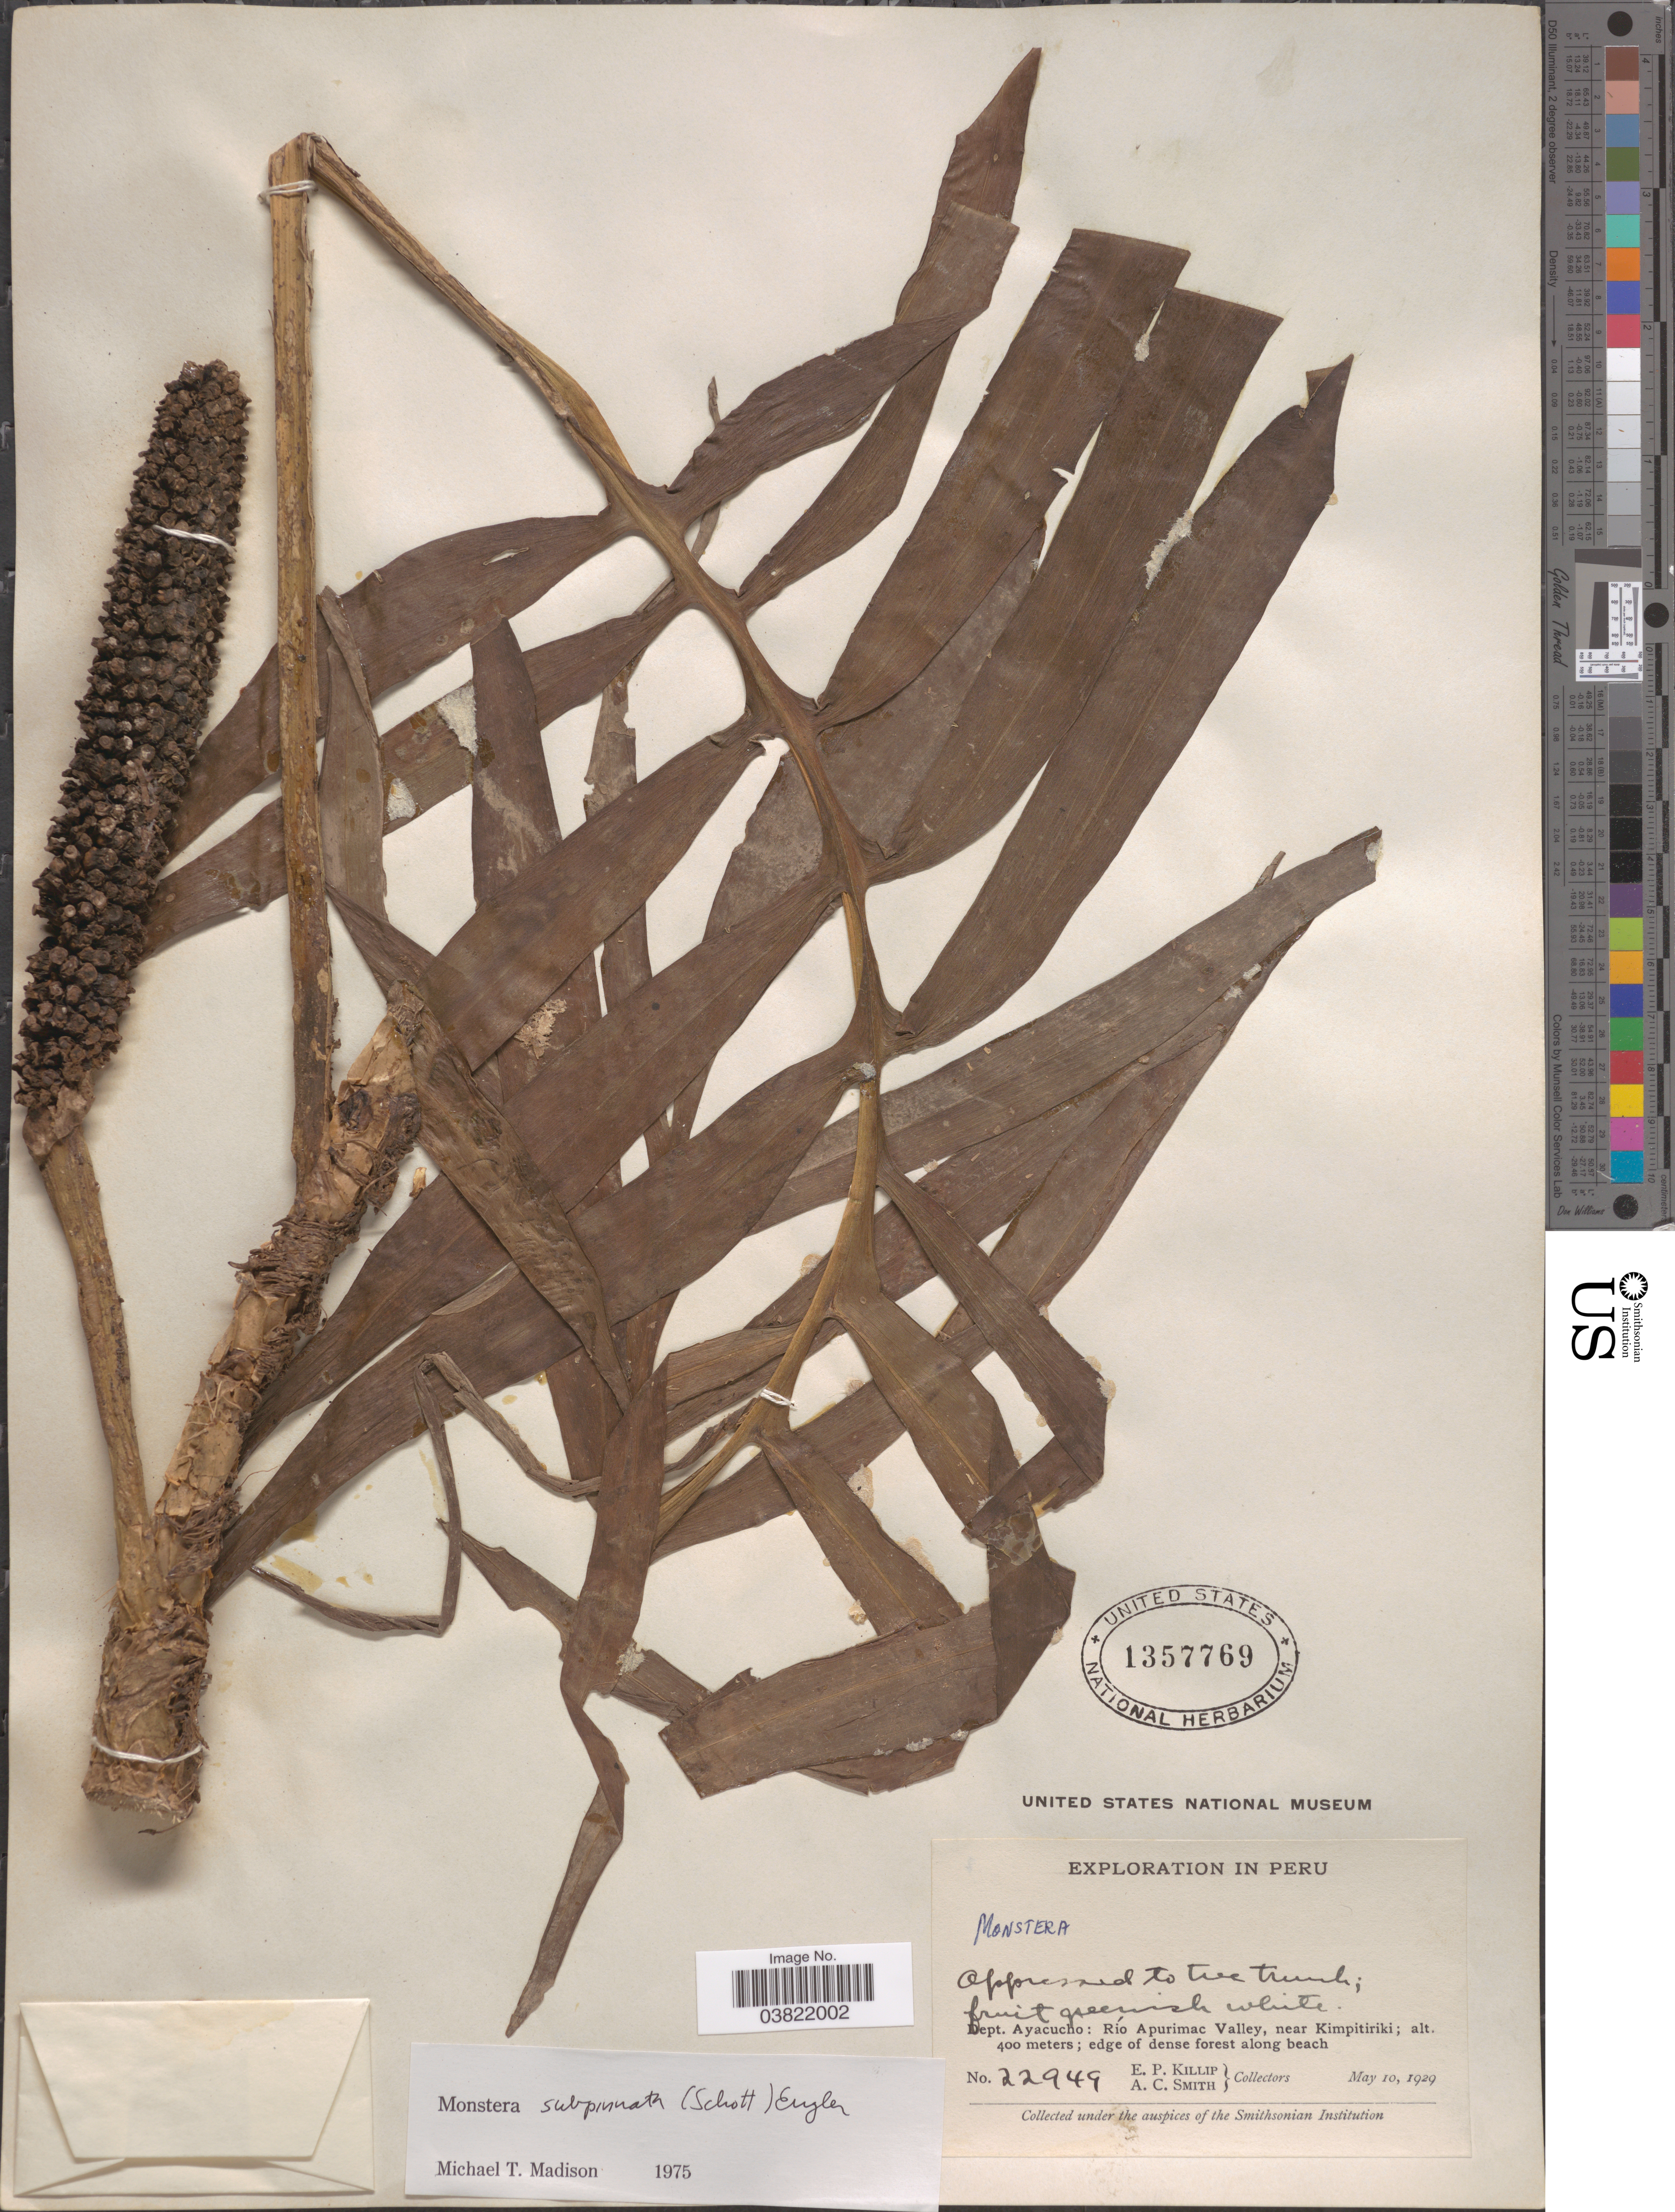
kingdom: Plantae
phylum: Tracheophyta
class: Liliopsida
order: Alismatales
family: Araceae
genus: Monstera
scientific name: Monstera subpinnata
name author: (Schott) Engl.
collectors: E. P. Killip & A. C. Smith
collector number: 22949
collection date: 1929-05-10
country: Peru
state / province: Ayacucho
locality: Dept. Ayacucho: Río Apurimac Valley, near Kimpitiriki.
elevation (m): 400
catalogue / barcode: US 1357769